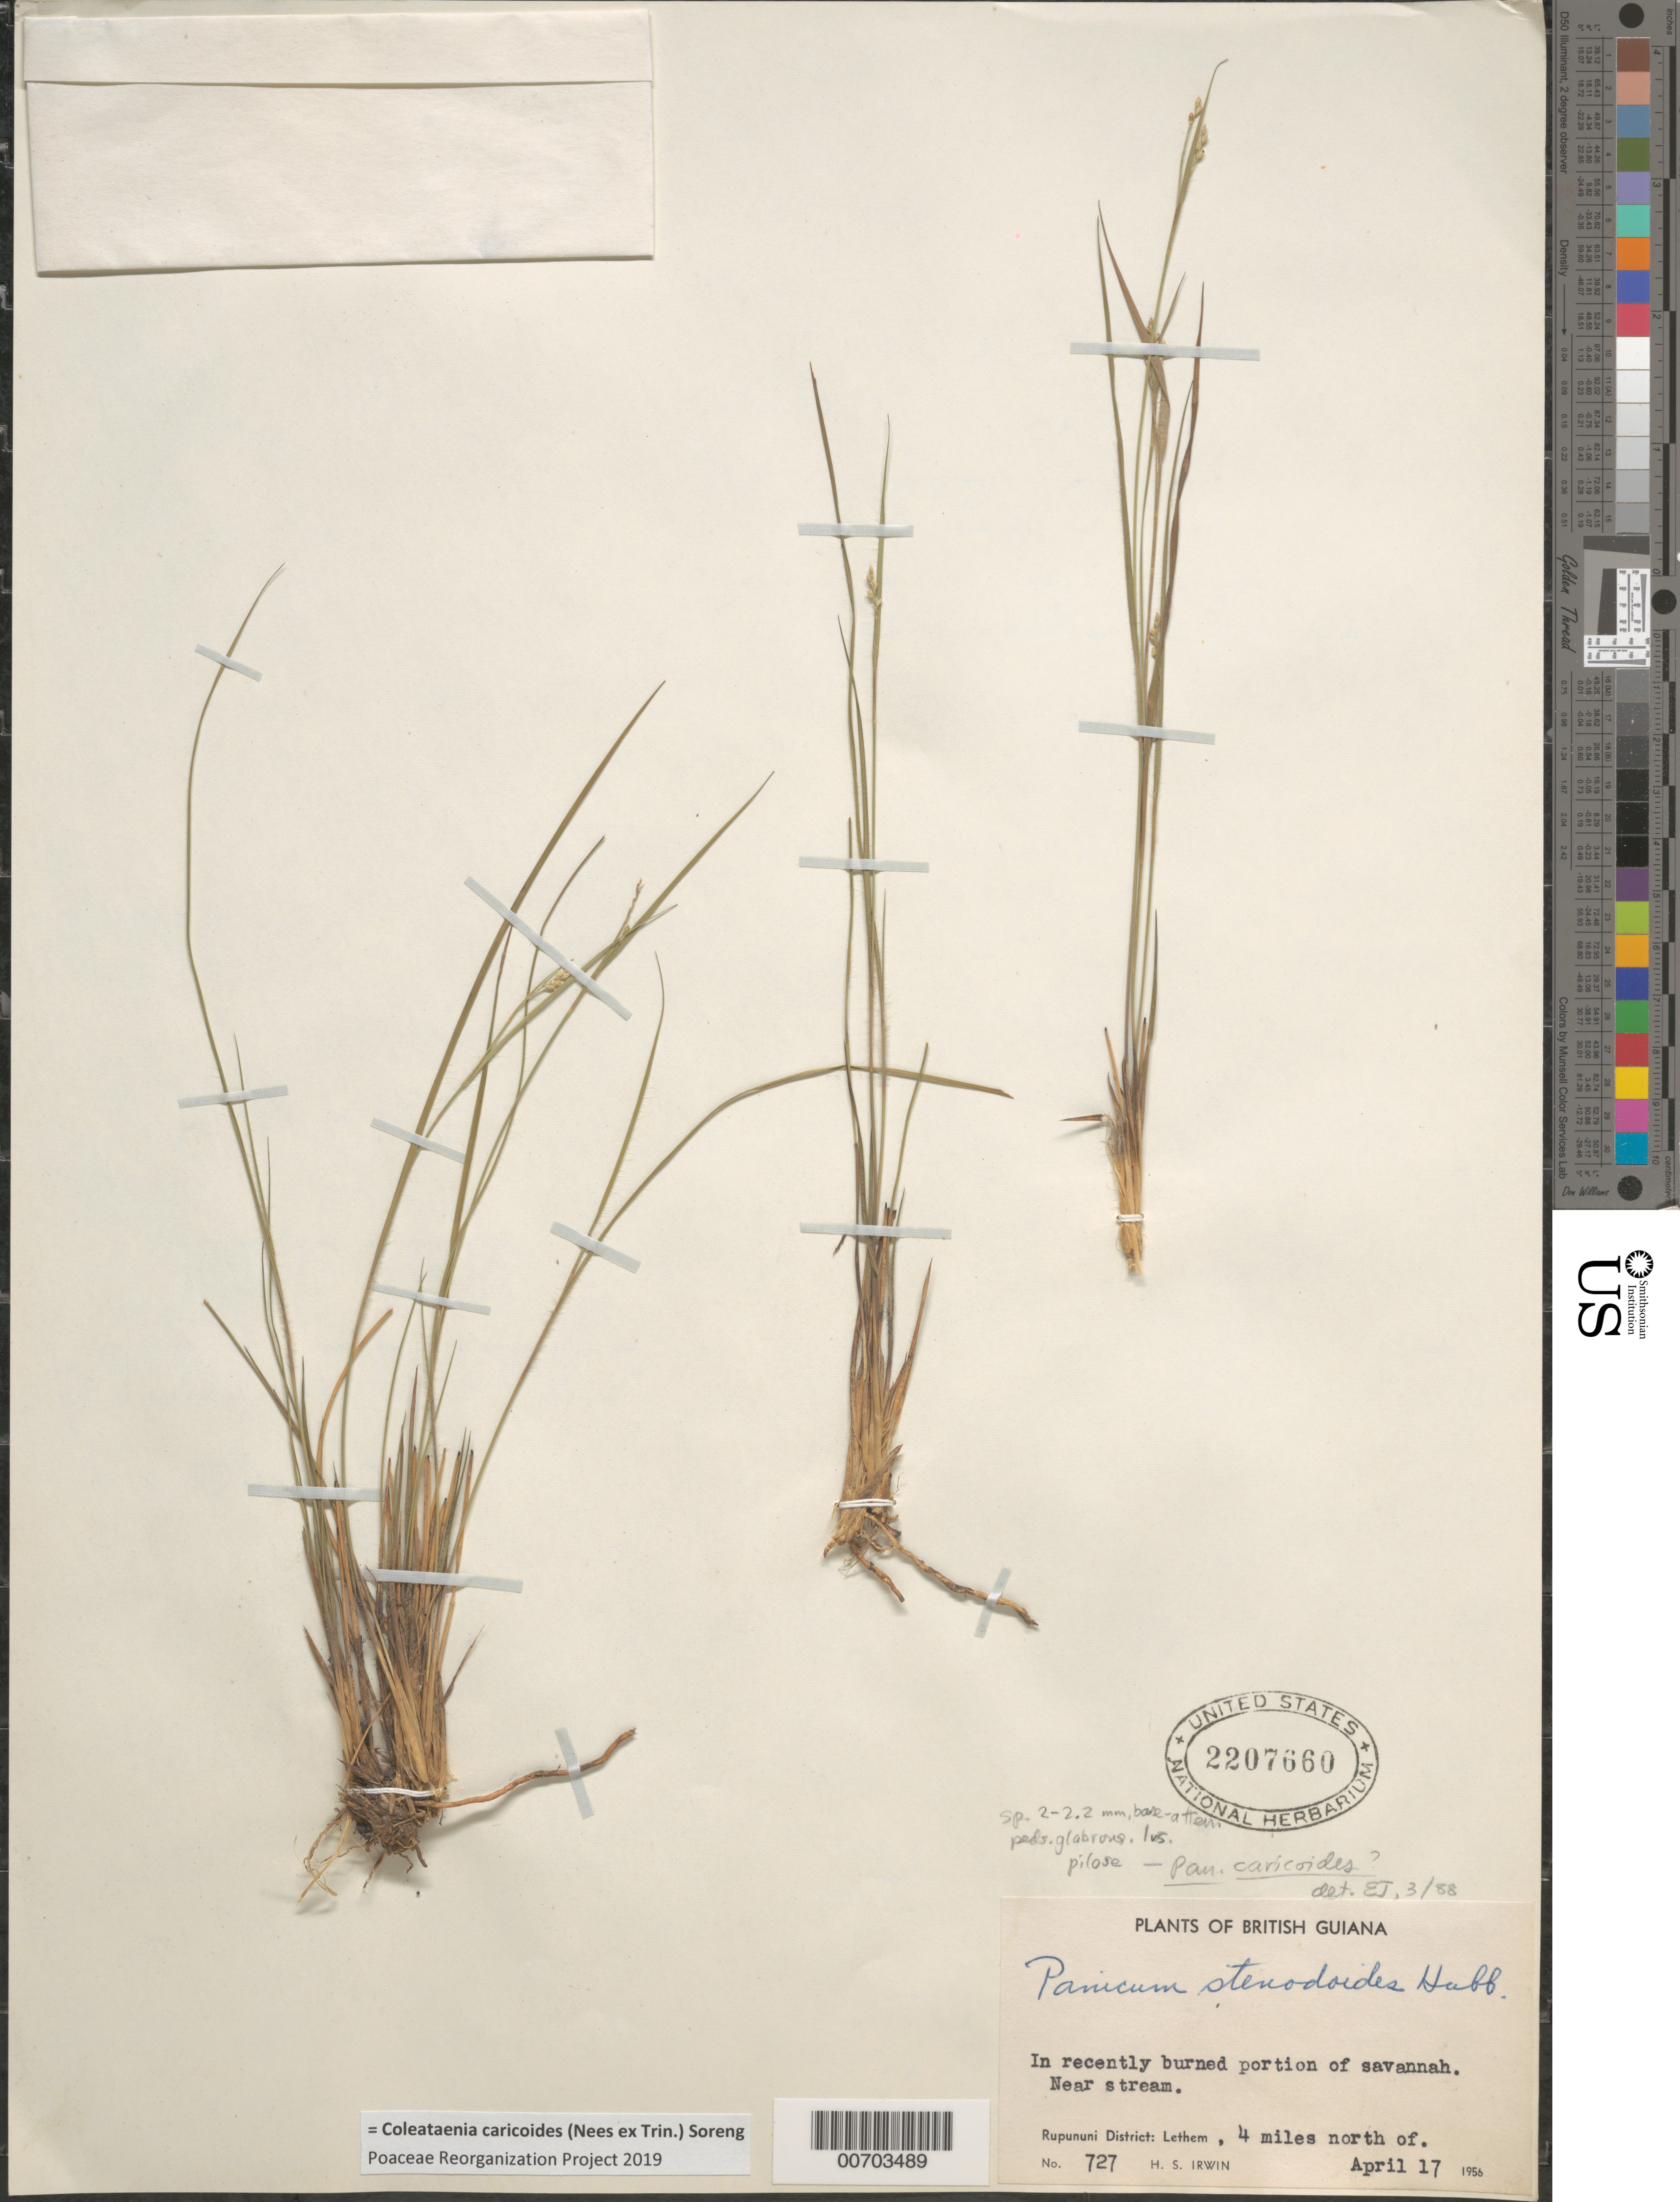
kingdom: Plantae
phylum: Tracheophyta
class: Liliopsida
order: Poales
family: Poaceae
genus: Panicum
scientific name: Panicum caricoides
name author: Nees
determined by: Judziewicz, E. J.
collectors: H. Irwin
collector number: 727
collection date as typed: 17-Apr-56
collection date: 1956-04-17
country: Guyana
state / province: U. Takutu-U. Essequibo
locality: Rupununi Dist., 4 mi. N of Lethem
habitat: Savanna, in recently burned portion of; near stream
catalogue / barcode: US 2207660